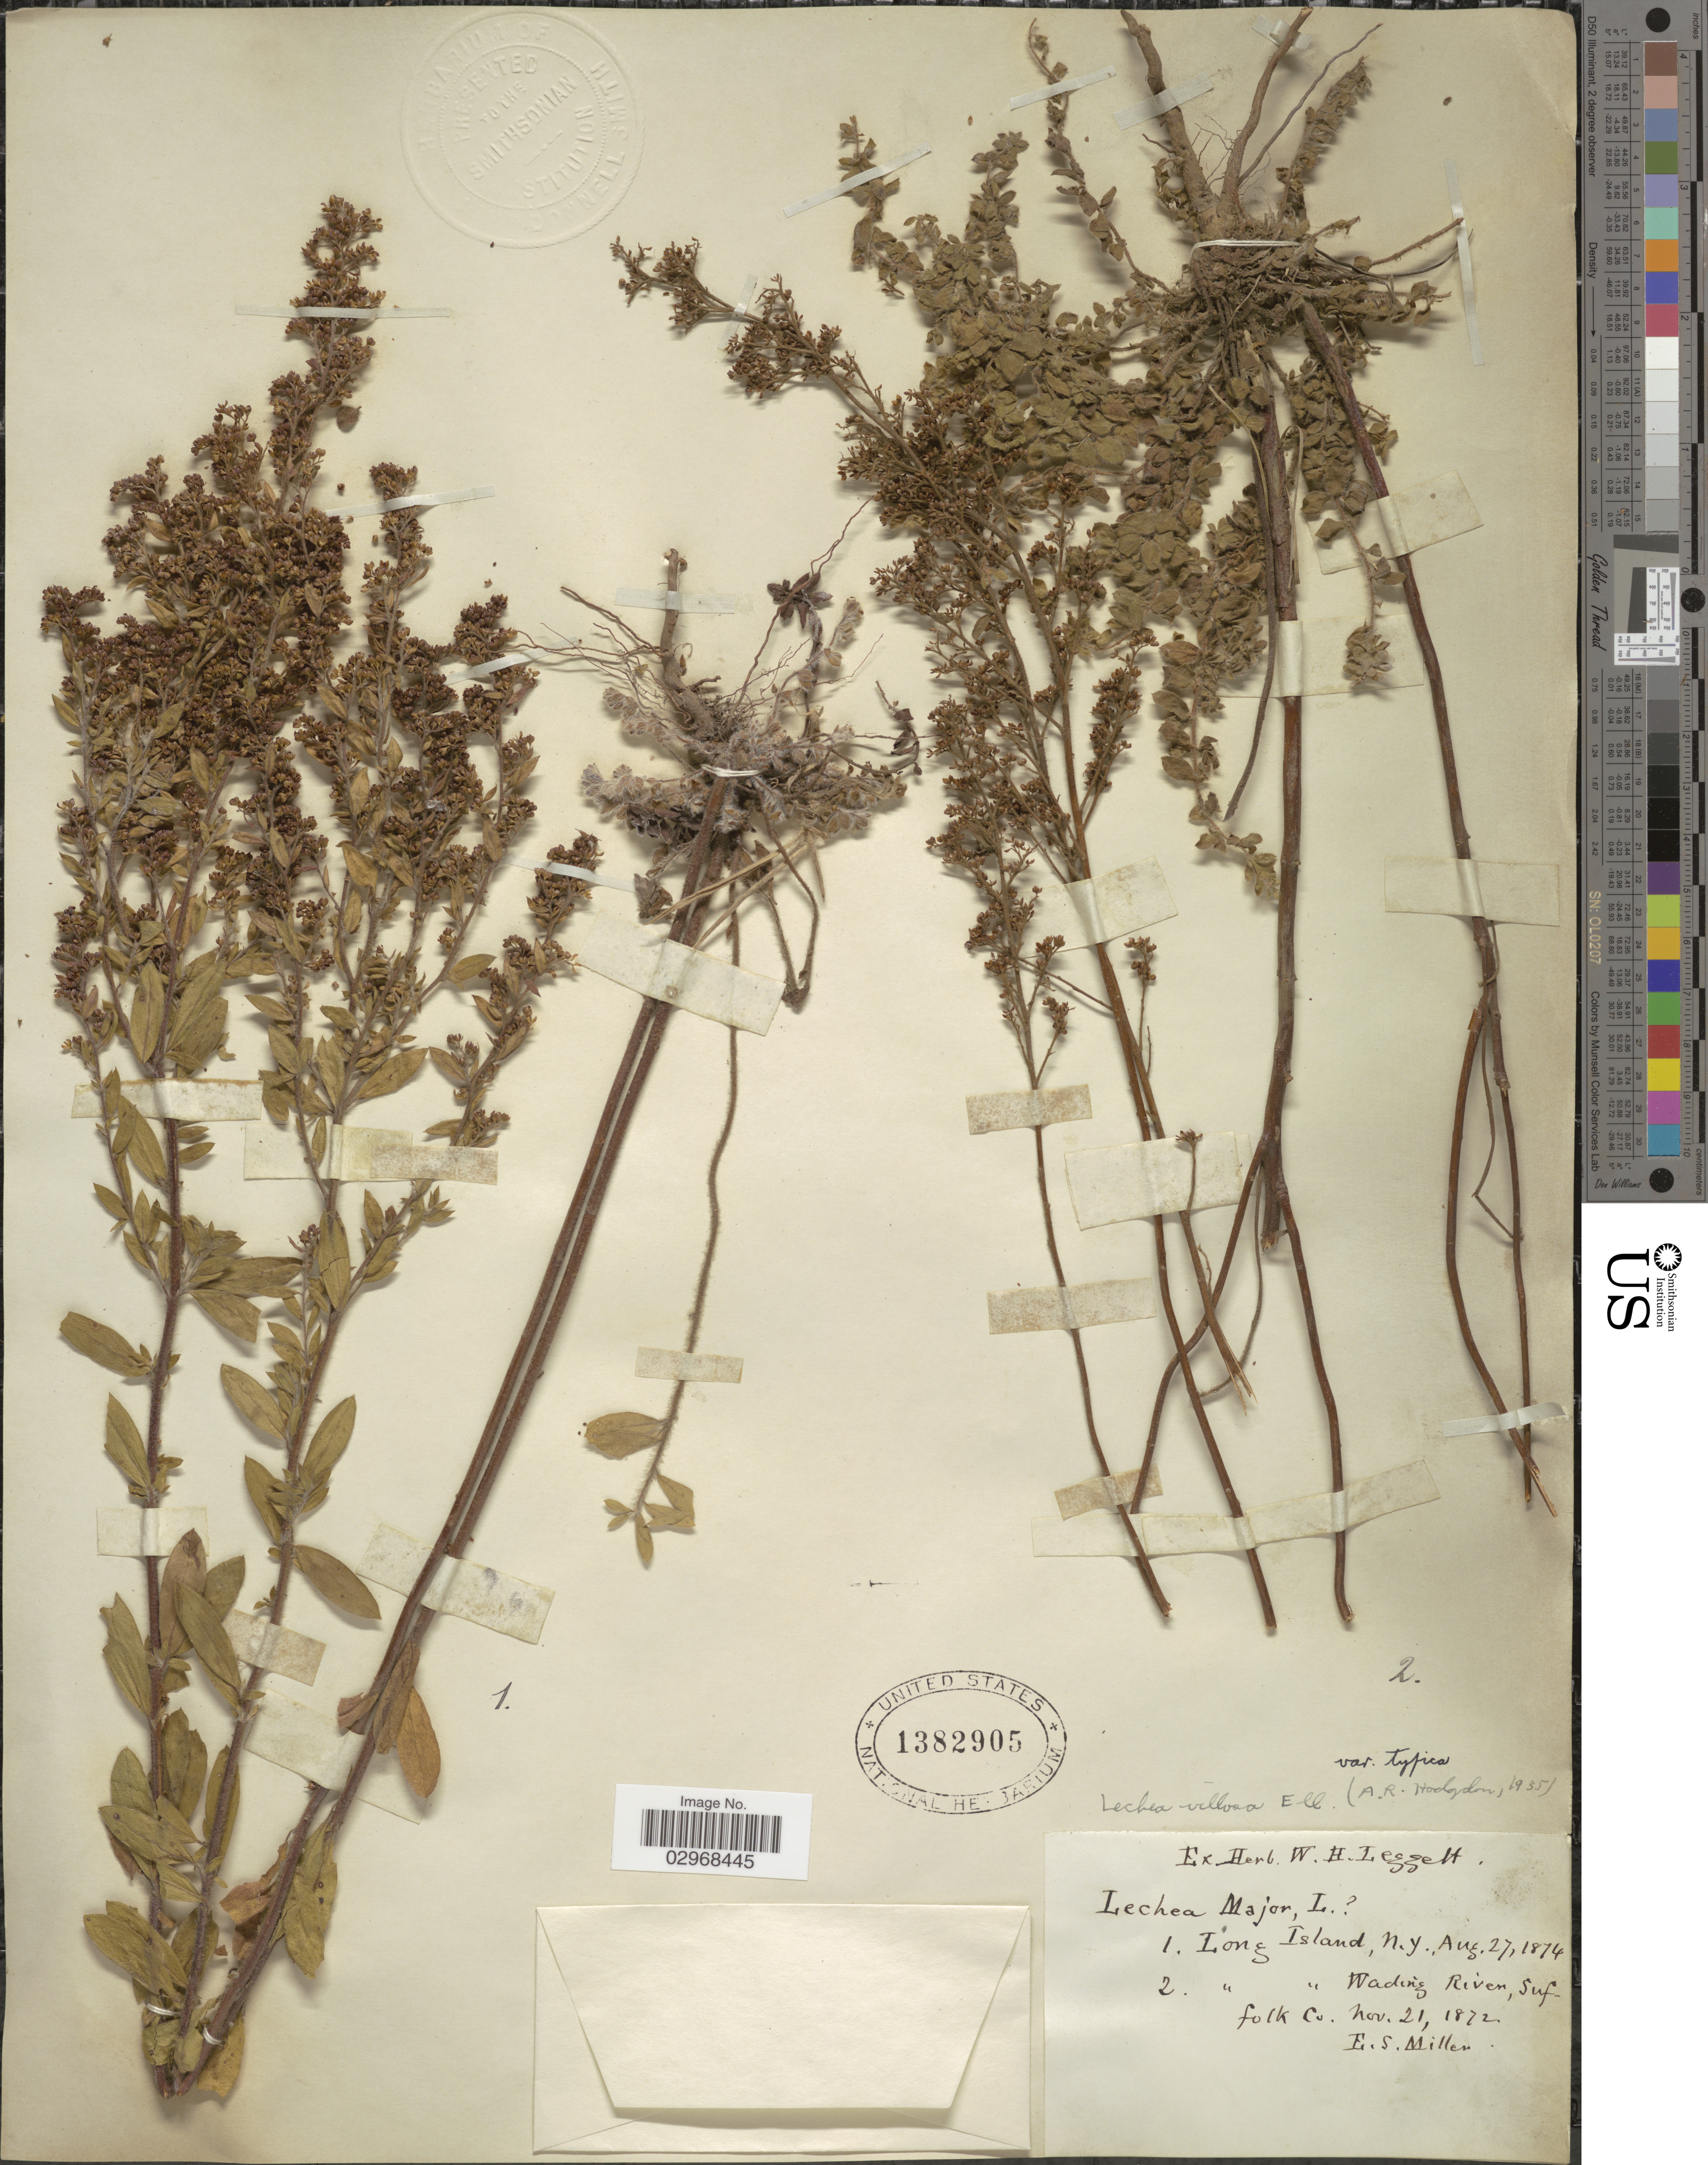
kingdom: Plantae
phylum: Tracheophyta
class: Magnoliopsida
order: Malvales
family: Cistaceae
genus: Lechea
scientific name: Lechea villosa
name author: Elliott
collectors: E. S. Miller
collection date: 1872-11-21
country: United States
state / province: New York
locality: Long Island, N.Y., Wading River, Suffolk Co.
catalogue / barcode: US 1382905